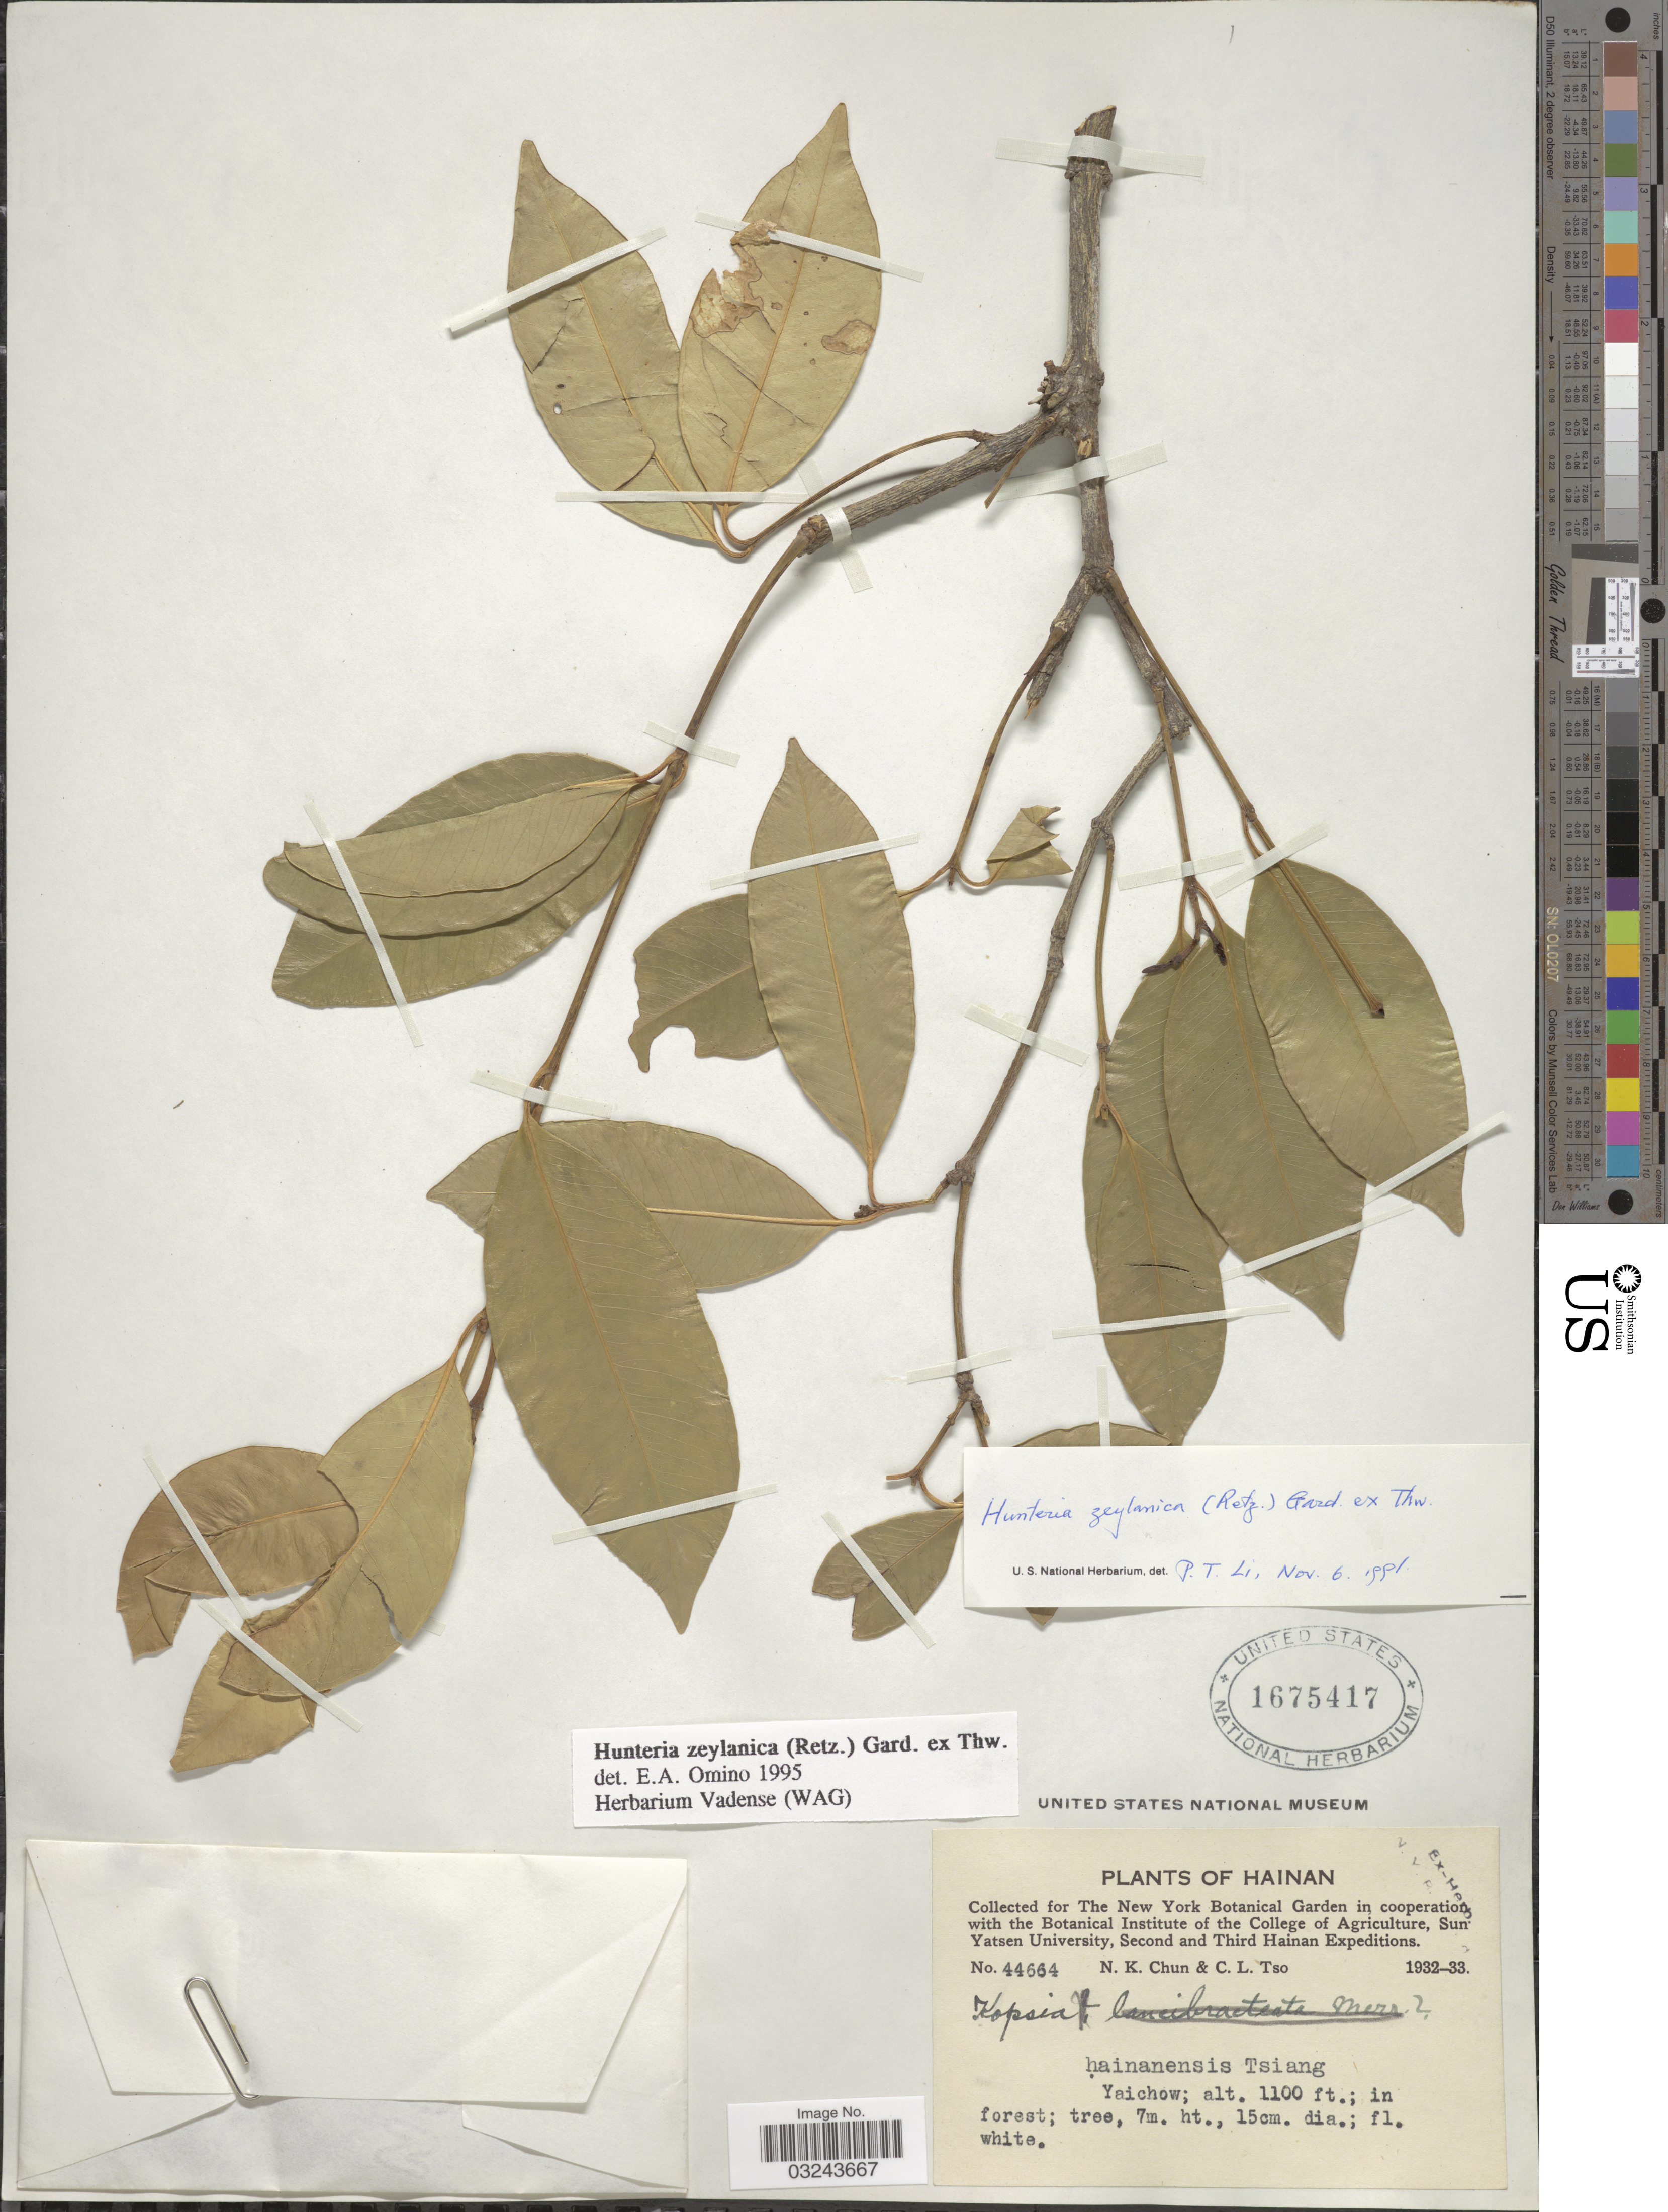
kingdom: Plantae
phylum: Tracheophyta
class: Magnoliopsida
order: Gentianales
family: Apocynaceae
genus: Hunteria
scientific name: Hunteria zeylanica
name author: (Retz.) Gardner ex Thwaites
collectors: N. K. Chun & C. Tso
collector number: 44664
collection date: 1932/1933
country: China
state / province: Hainan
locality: Yaichow.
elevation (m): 335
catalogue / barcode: US 1675417